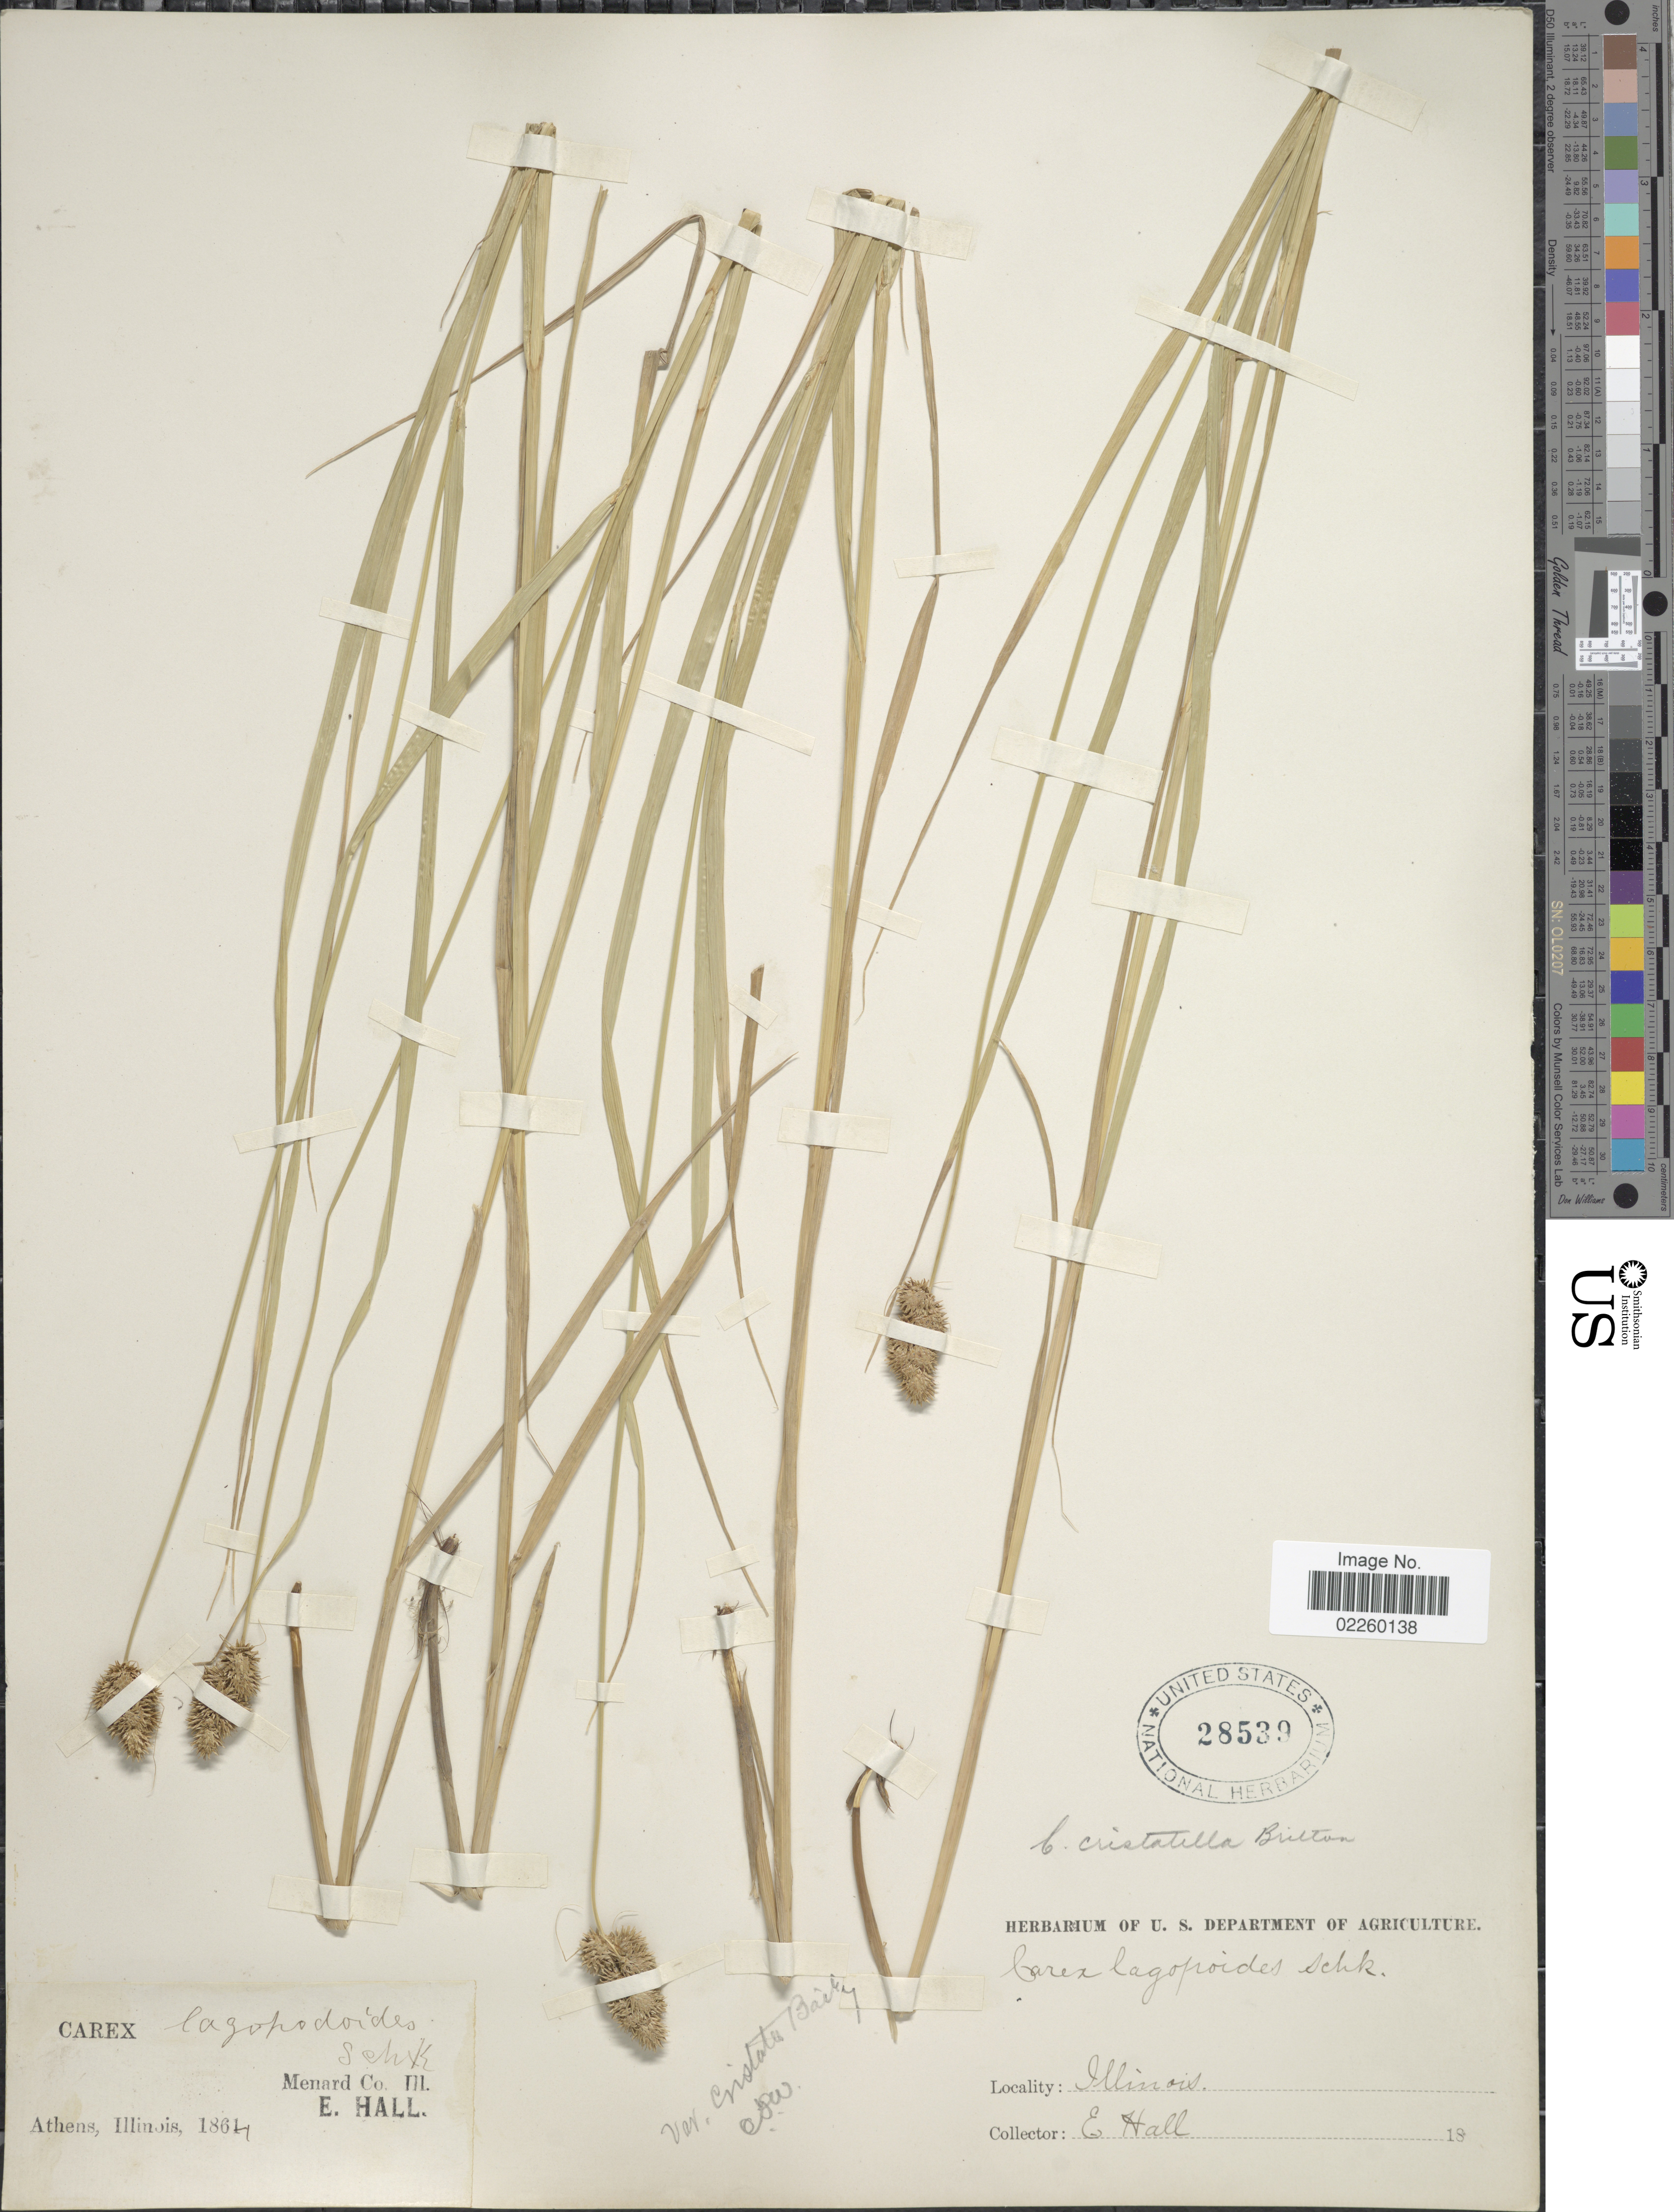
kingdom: Plantae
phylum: Tracheophyta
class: Liliopsida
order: Poales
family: Cyperaceae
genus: Carex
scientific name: Carex cristatella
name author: Britton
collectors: E. Hall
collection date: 1864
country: United States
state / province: Illinois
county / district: Menard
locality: Athens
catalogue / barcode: US 28539